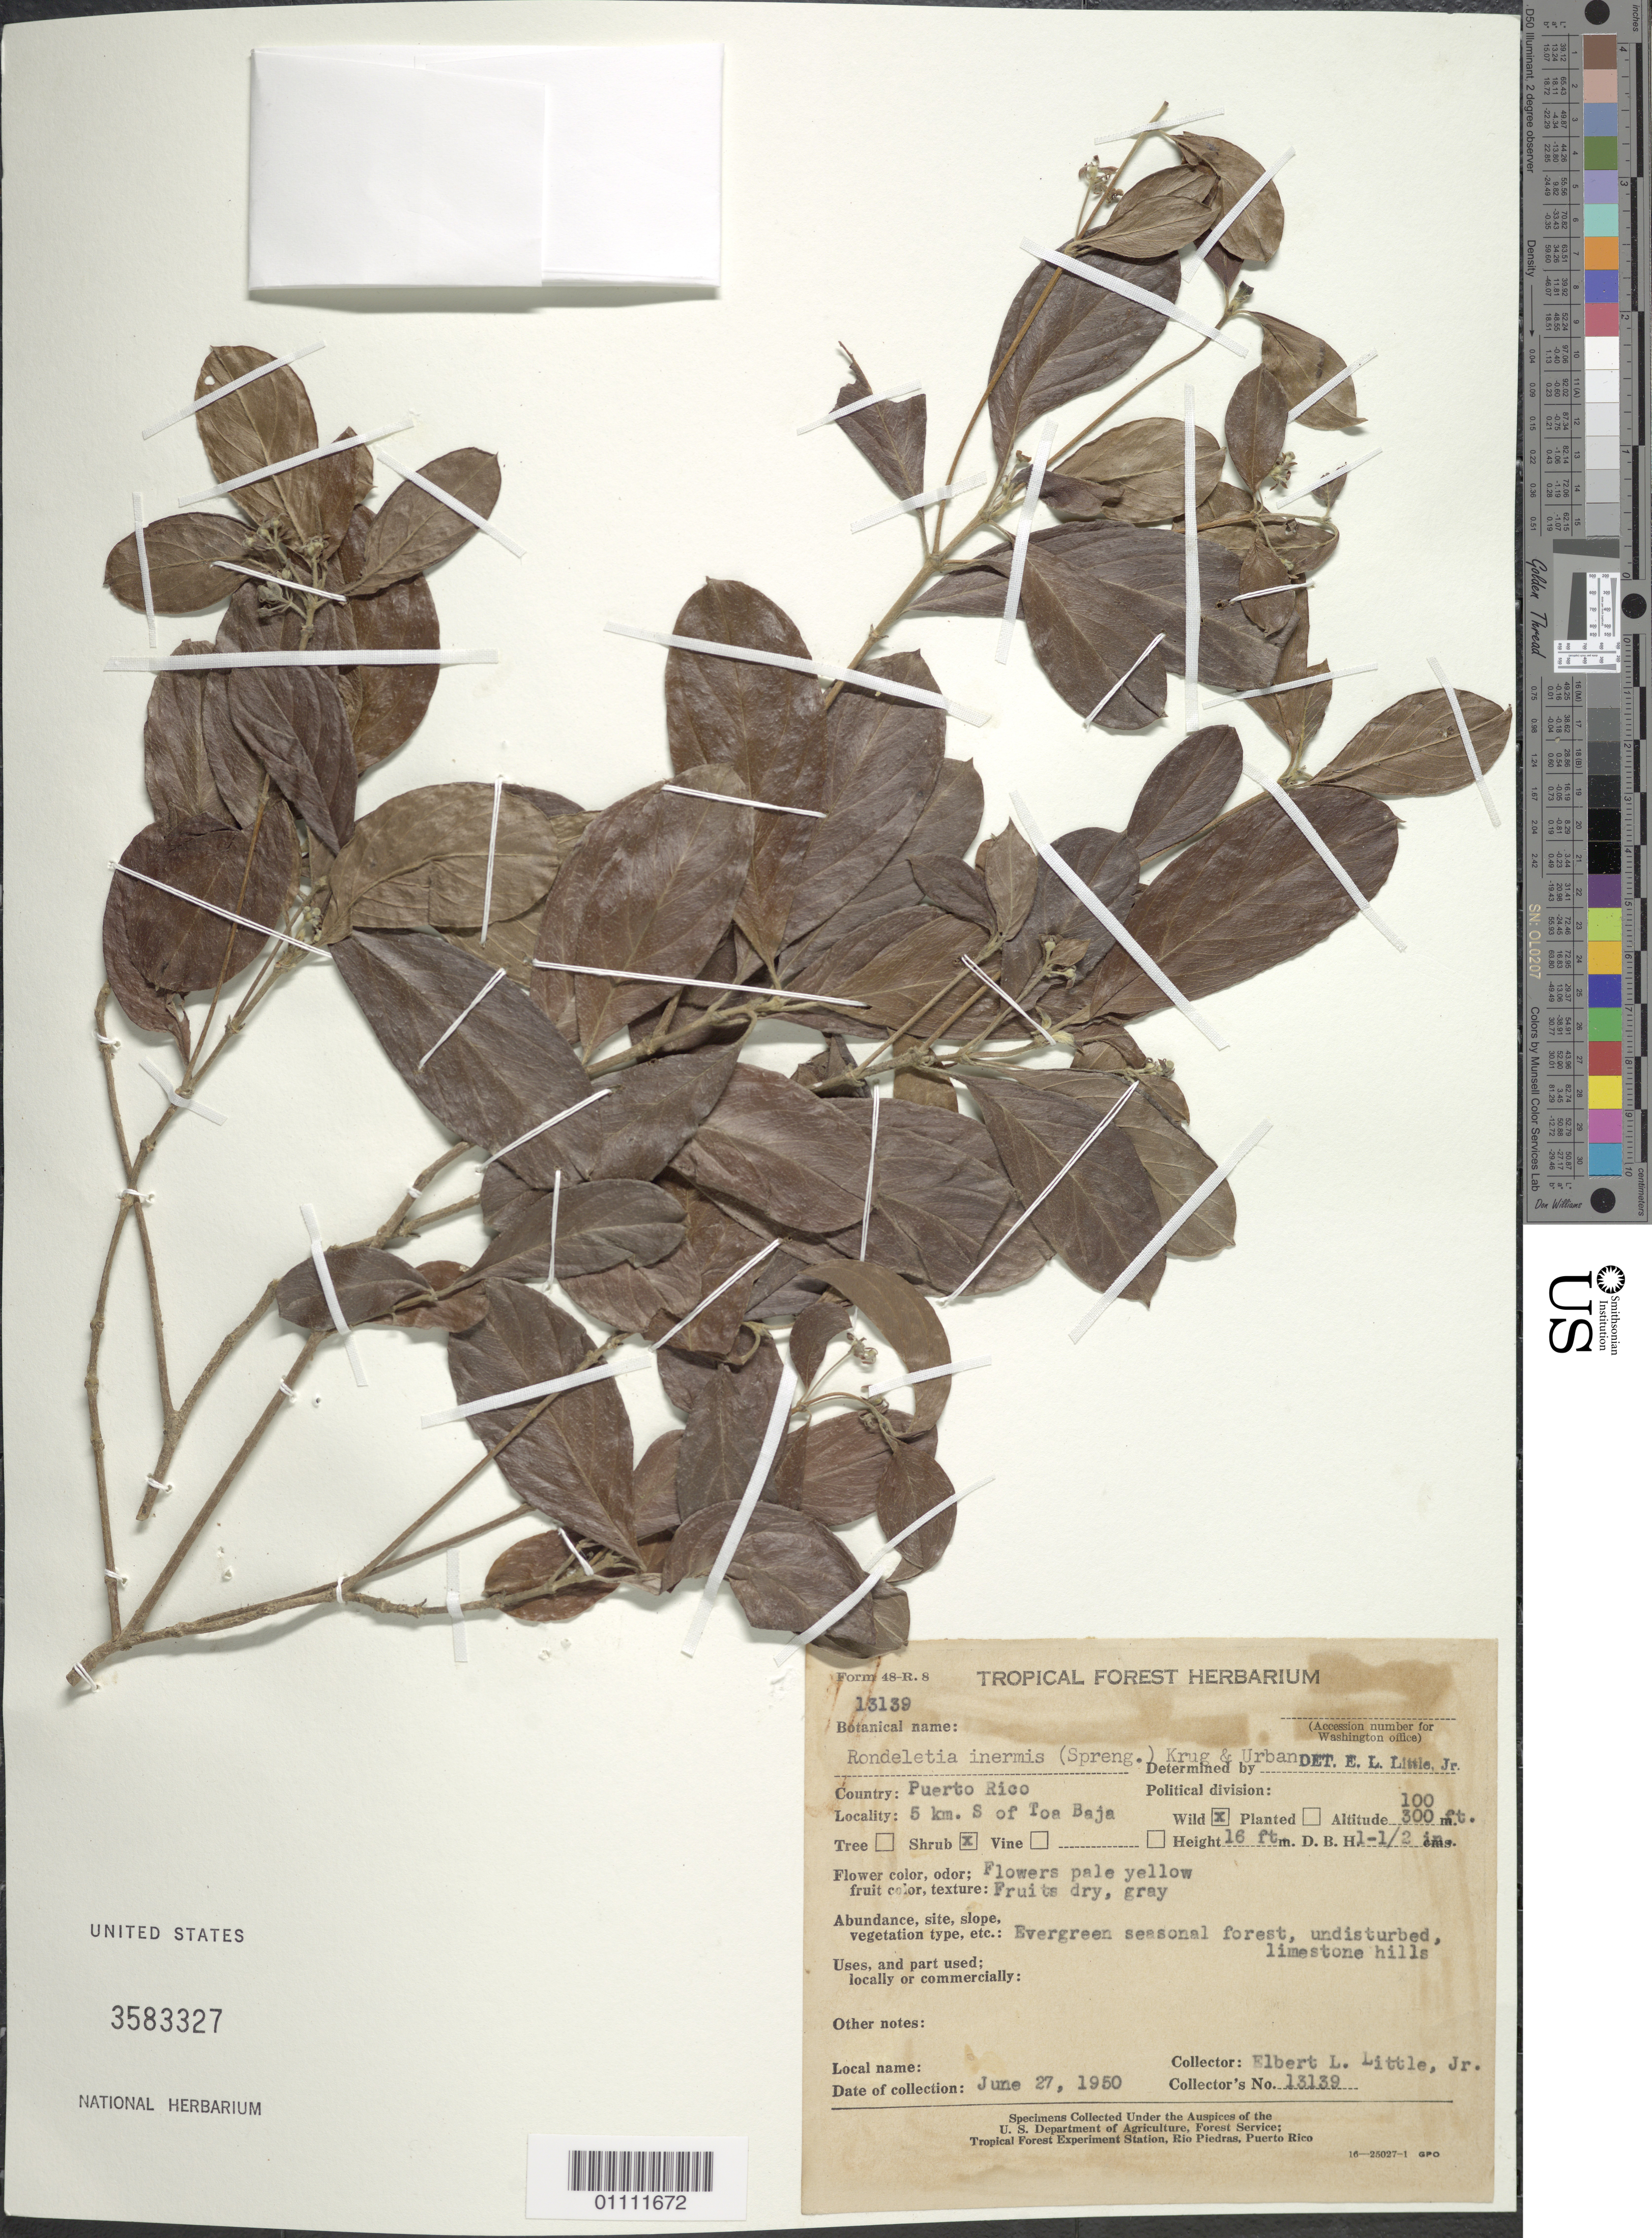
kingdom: Plantae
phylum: Tracheophyta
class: Magnoliopsida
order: Gentianales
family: Rubiaceae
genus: Rondeletia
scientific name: Rondeletia inermis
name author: (Spreng.) Krug & Urb.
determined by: Little, Elbert L., Jr., (FSSR), United States Department of Agriculture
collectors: E. L. Little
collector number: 13139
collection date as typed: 27 Jun 1950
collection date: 1950-06-27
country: Puerto Rico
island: Puerto Rico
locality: Toa Baja, 5 km S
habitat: Evergreen seasonal forest, undisturbed, limestone hills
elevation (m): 30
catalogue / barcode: US 3583327